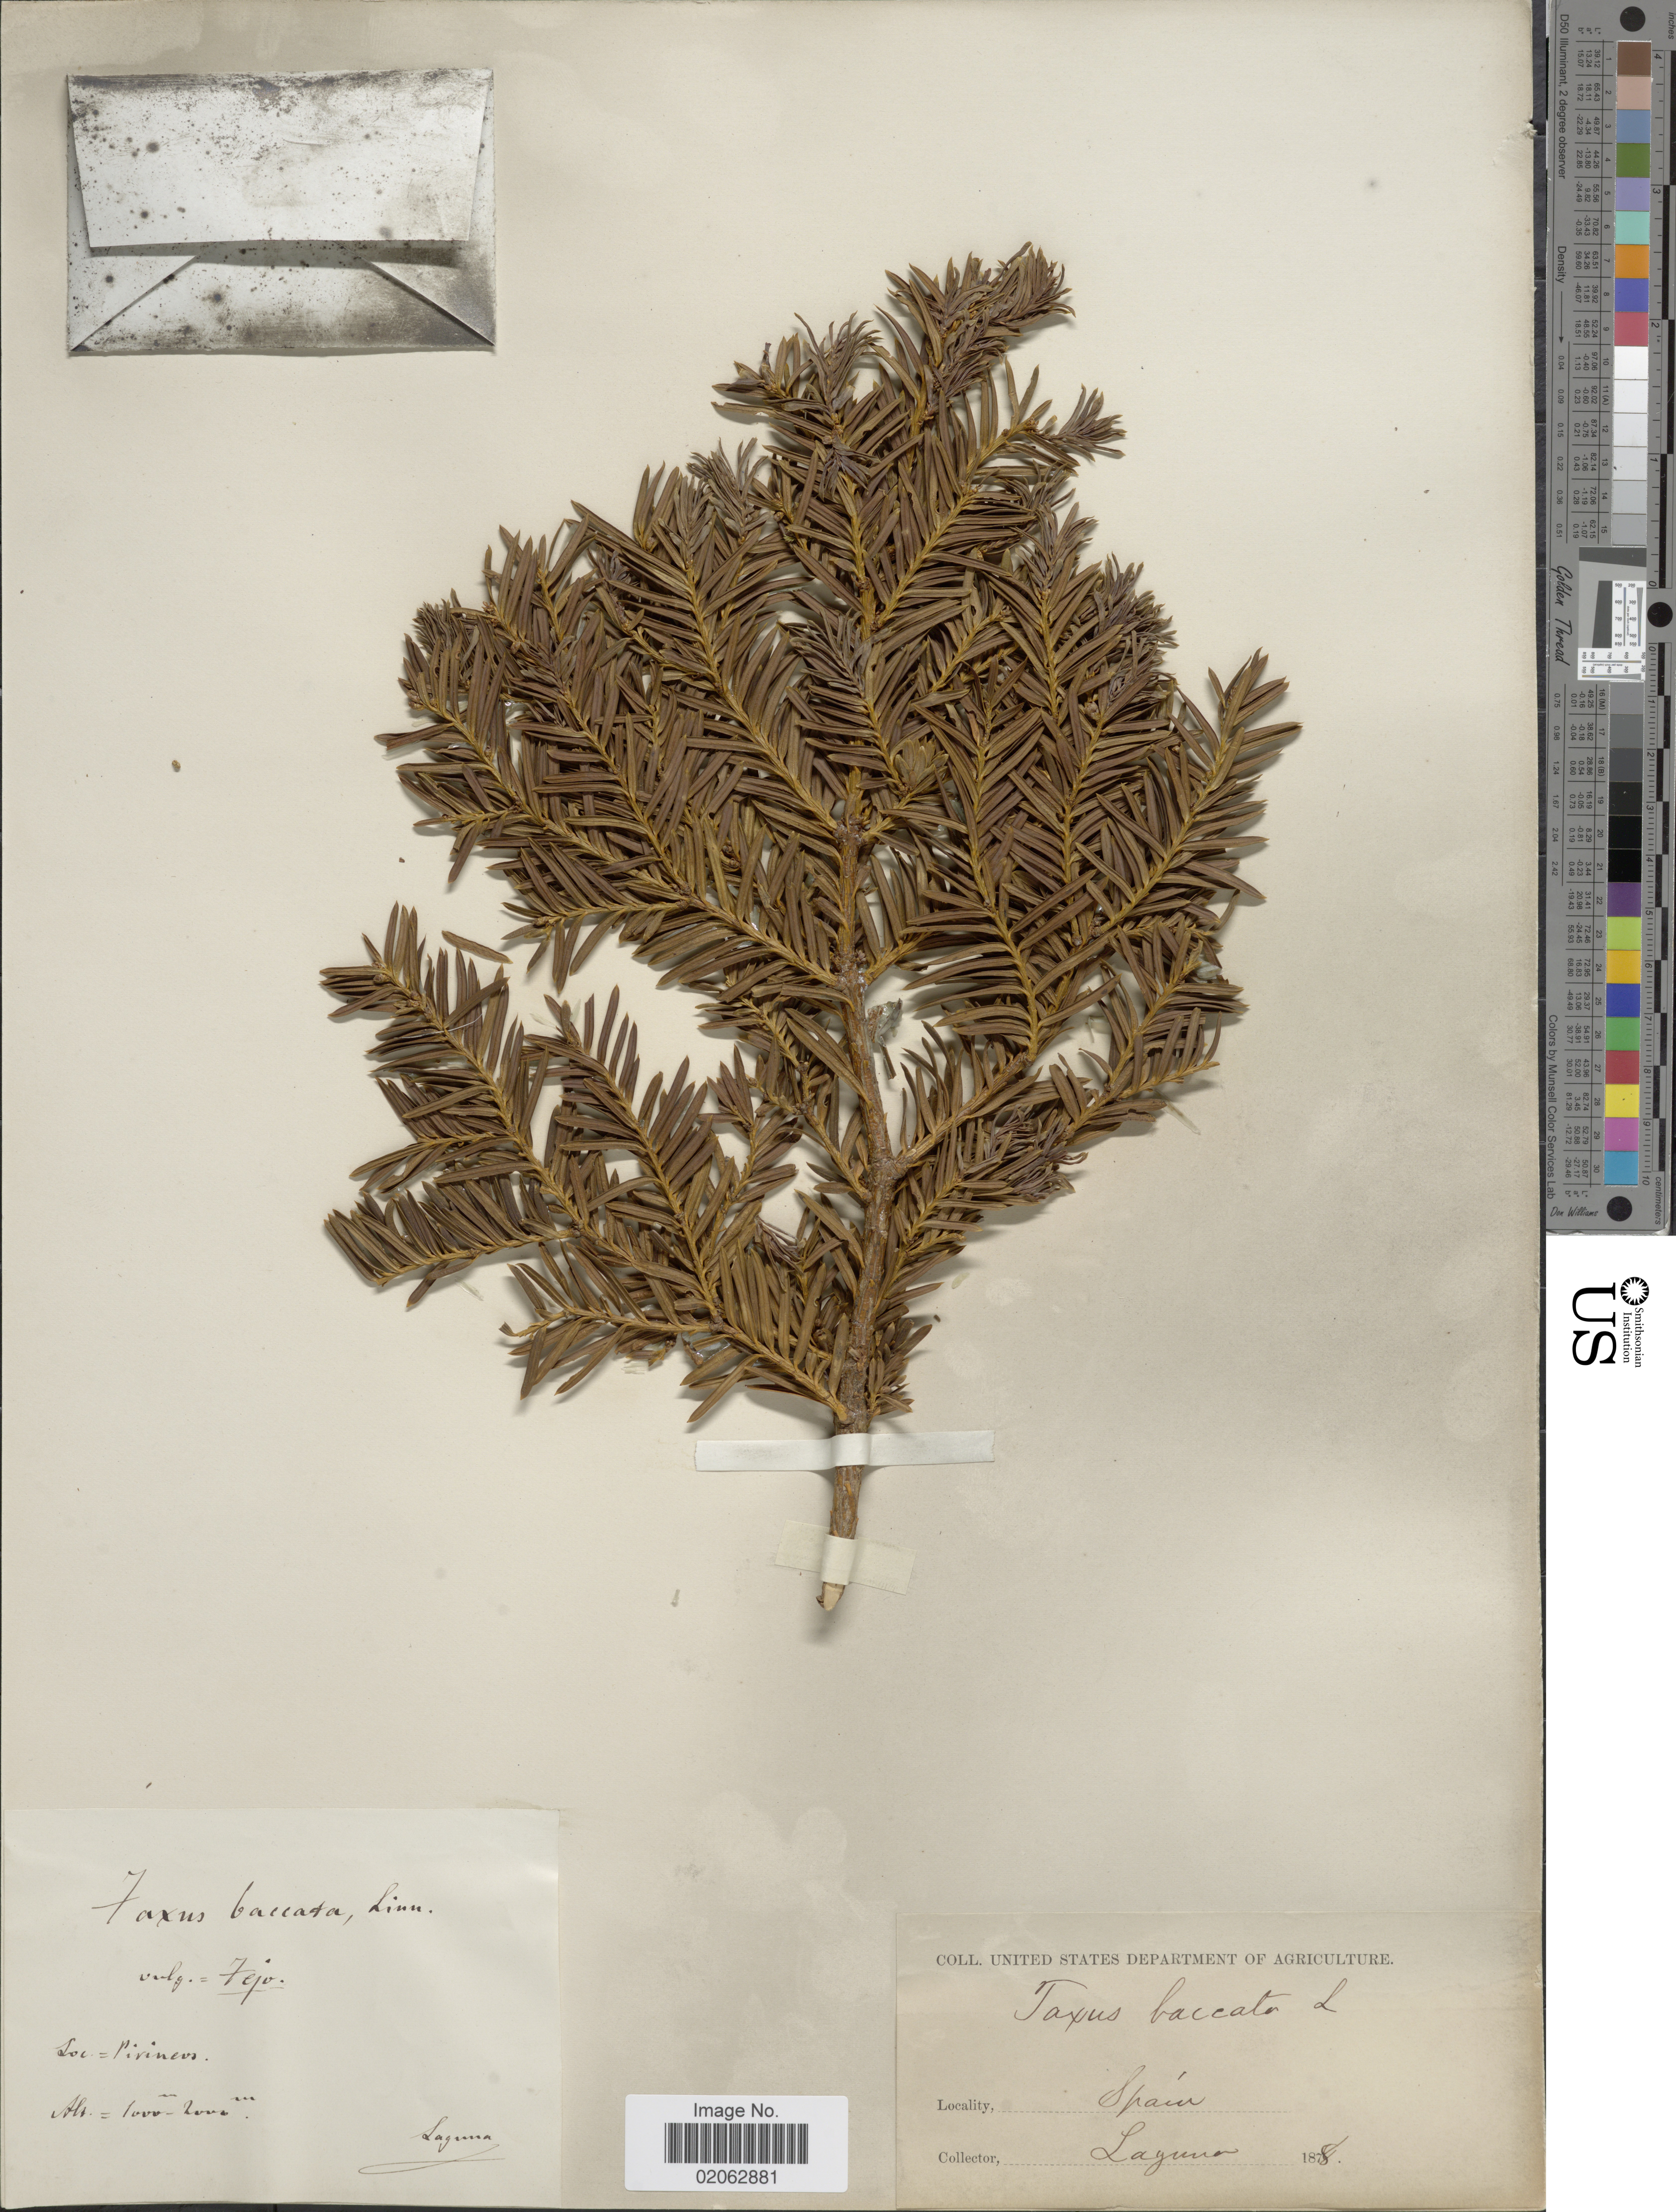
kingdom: Plantae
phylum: Tracheophyta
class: Pinopsida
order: Pinales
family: Taxaceae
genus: Taxus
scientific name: Taxus sp.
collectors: -. Laguna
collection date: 1878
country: Spain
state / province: Aragon/Catalunya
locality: Pirineos.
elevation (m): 1000